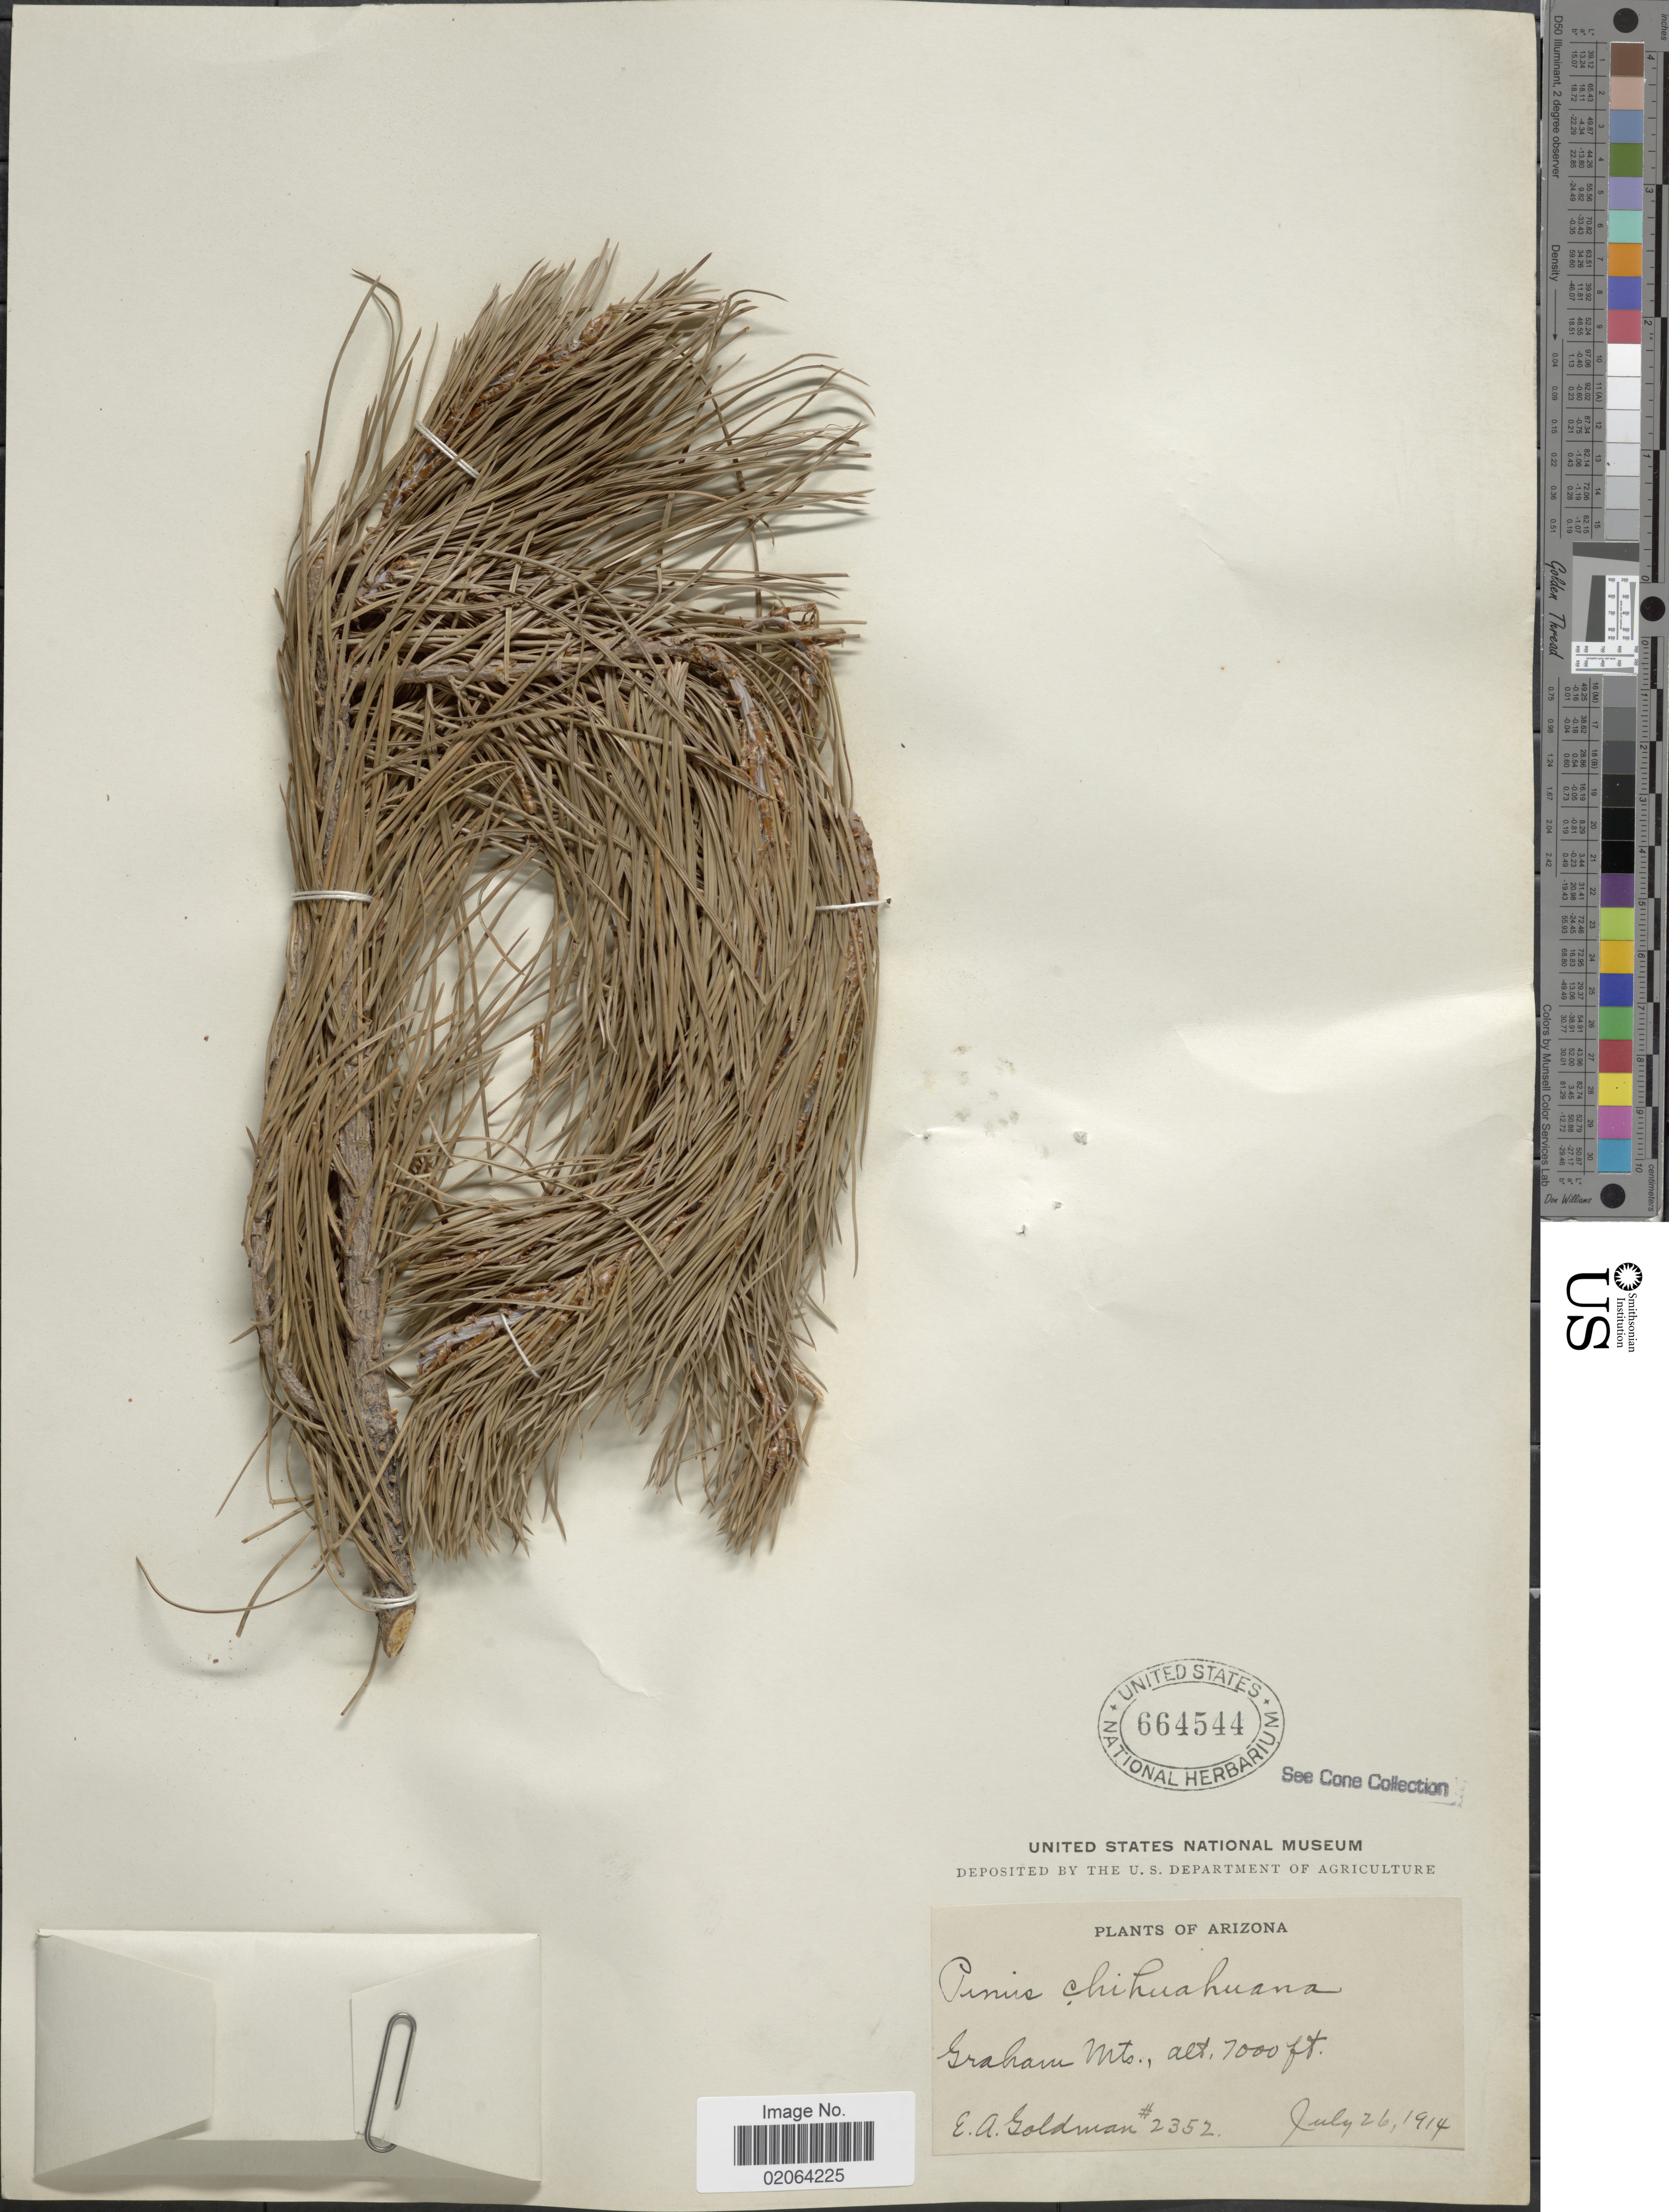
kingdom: Plantae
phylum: Tracheophyta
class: Pinopsida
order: Pinales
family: Pinaceae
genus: Pinus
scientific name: Pinus leiophylla var. chihuahuana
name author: (Engelm.) Shaw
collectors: -- Goldman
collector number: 2352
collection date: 1914-07-26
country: United States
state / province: Arizona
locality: Arizona, Graham Mts.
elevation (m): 2134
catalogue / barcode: US 664544